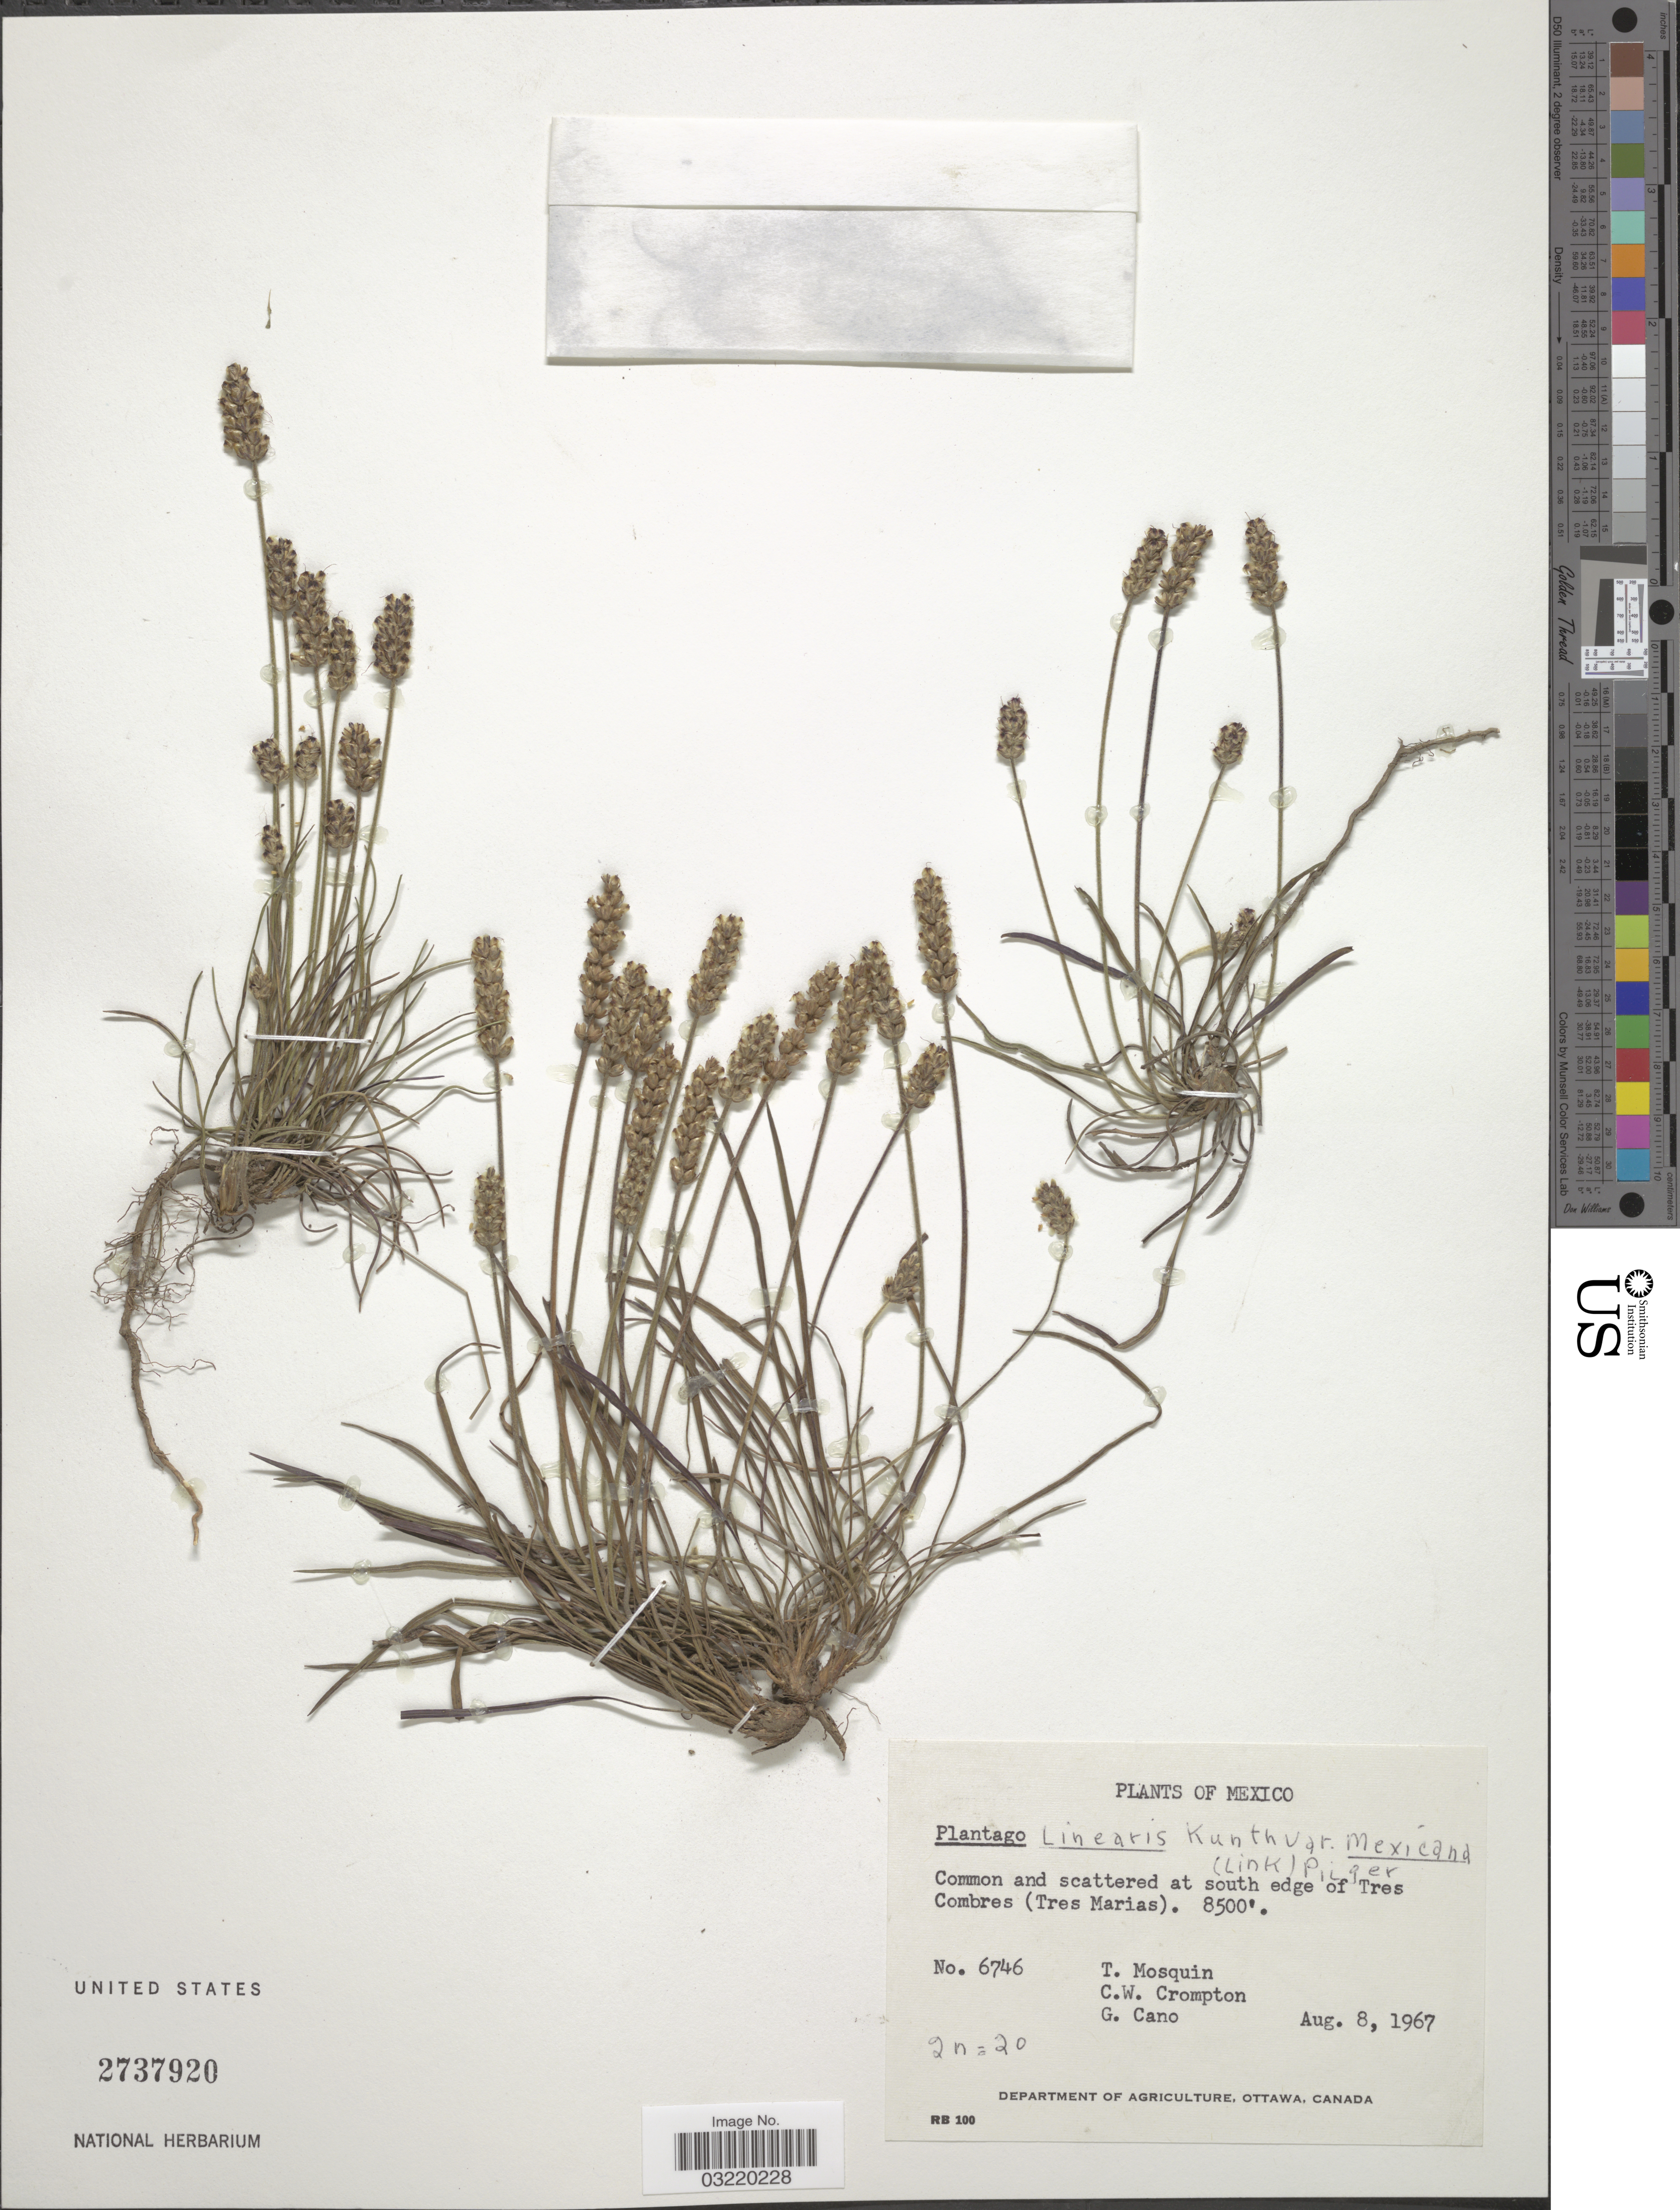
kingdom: Plantae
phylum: Tracheophyta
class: Magnoliopsida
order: Lamiales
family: Plantaginaceae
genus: Plantago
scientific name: Plantago nivea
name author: Kunth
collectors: T. Mosquin, C. W. Crompton & G. Cano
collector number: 6746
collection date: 1967-08-08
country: Mexico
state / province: Nayarit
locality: Common and scattered at south edge of Tres Combres (Tres Marias).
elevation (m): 2591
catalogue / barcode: US 2737920